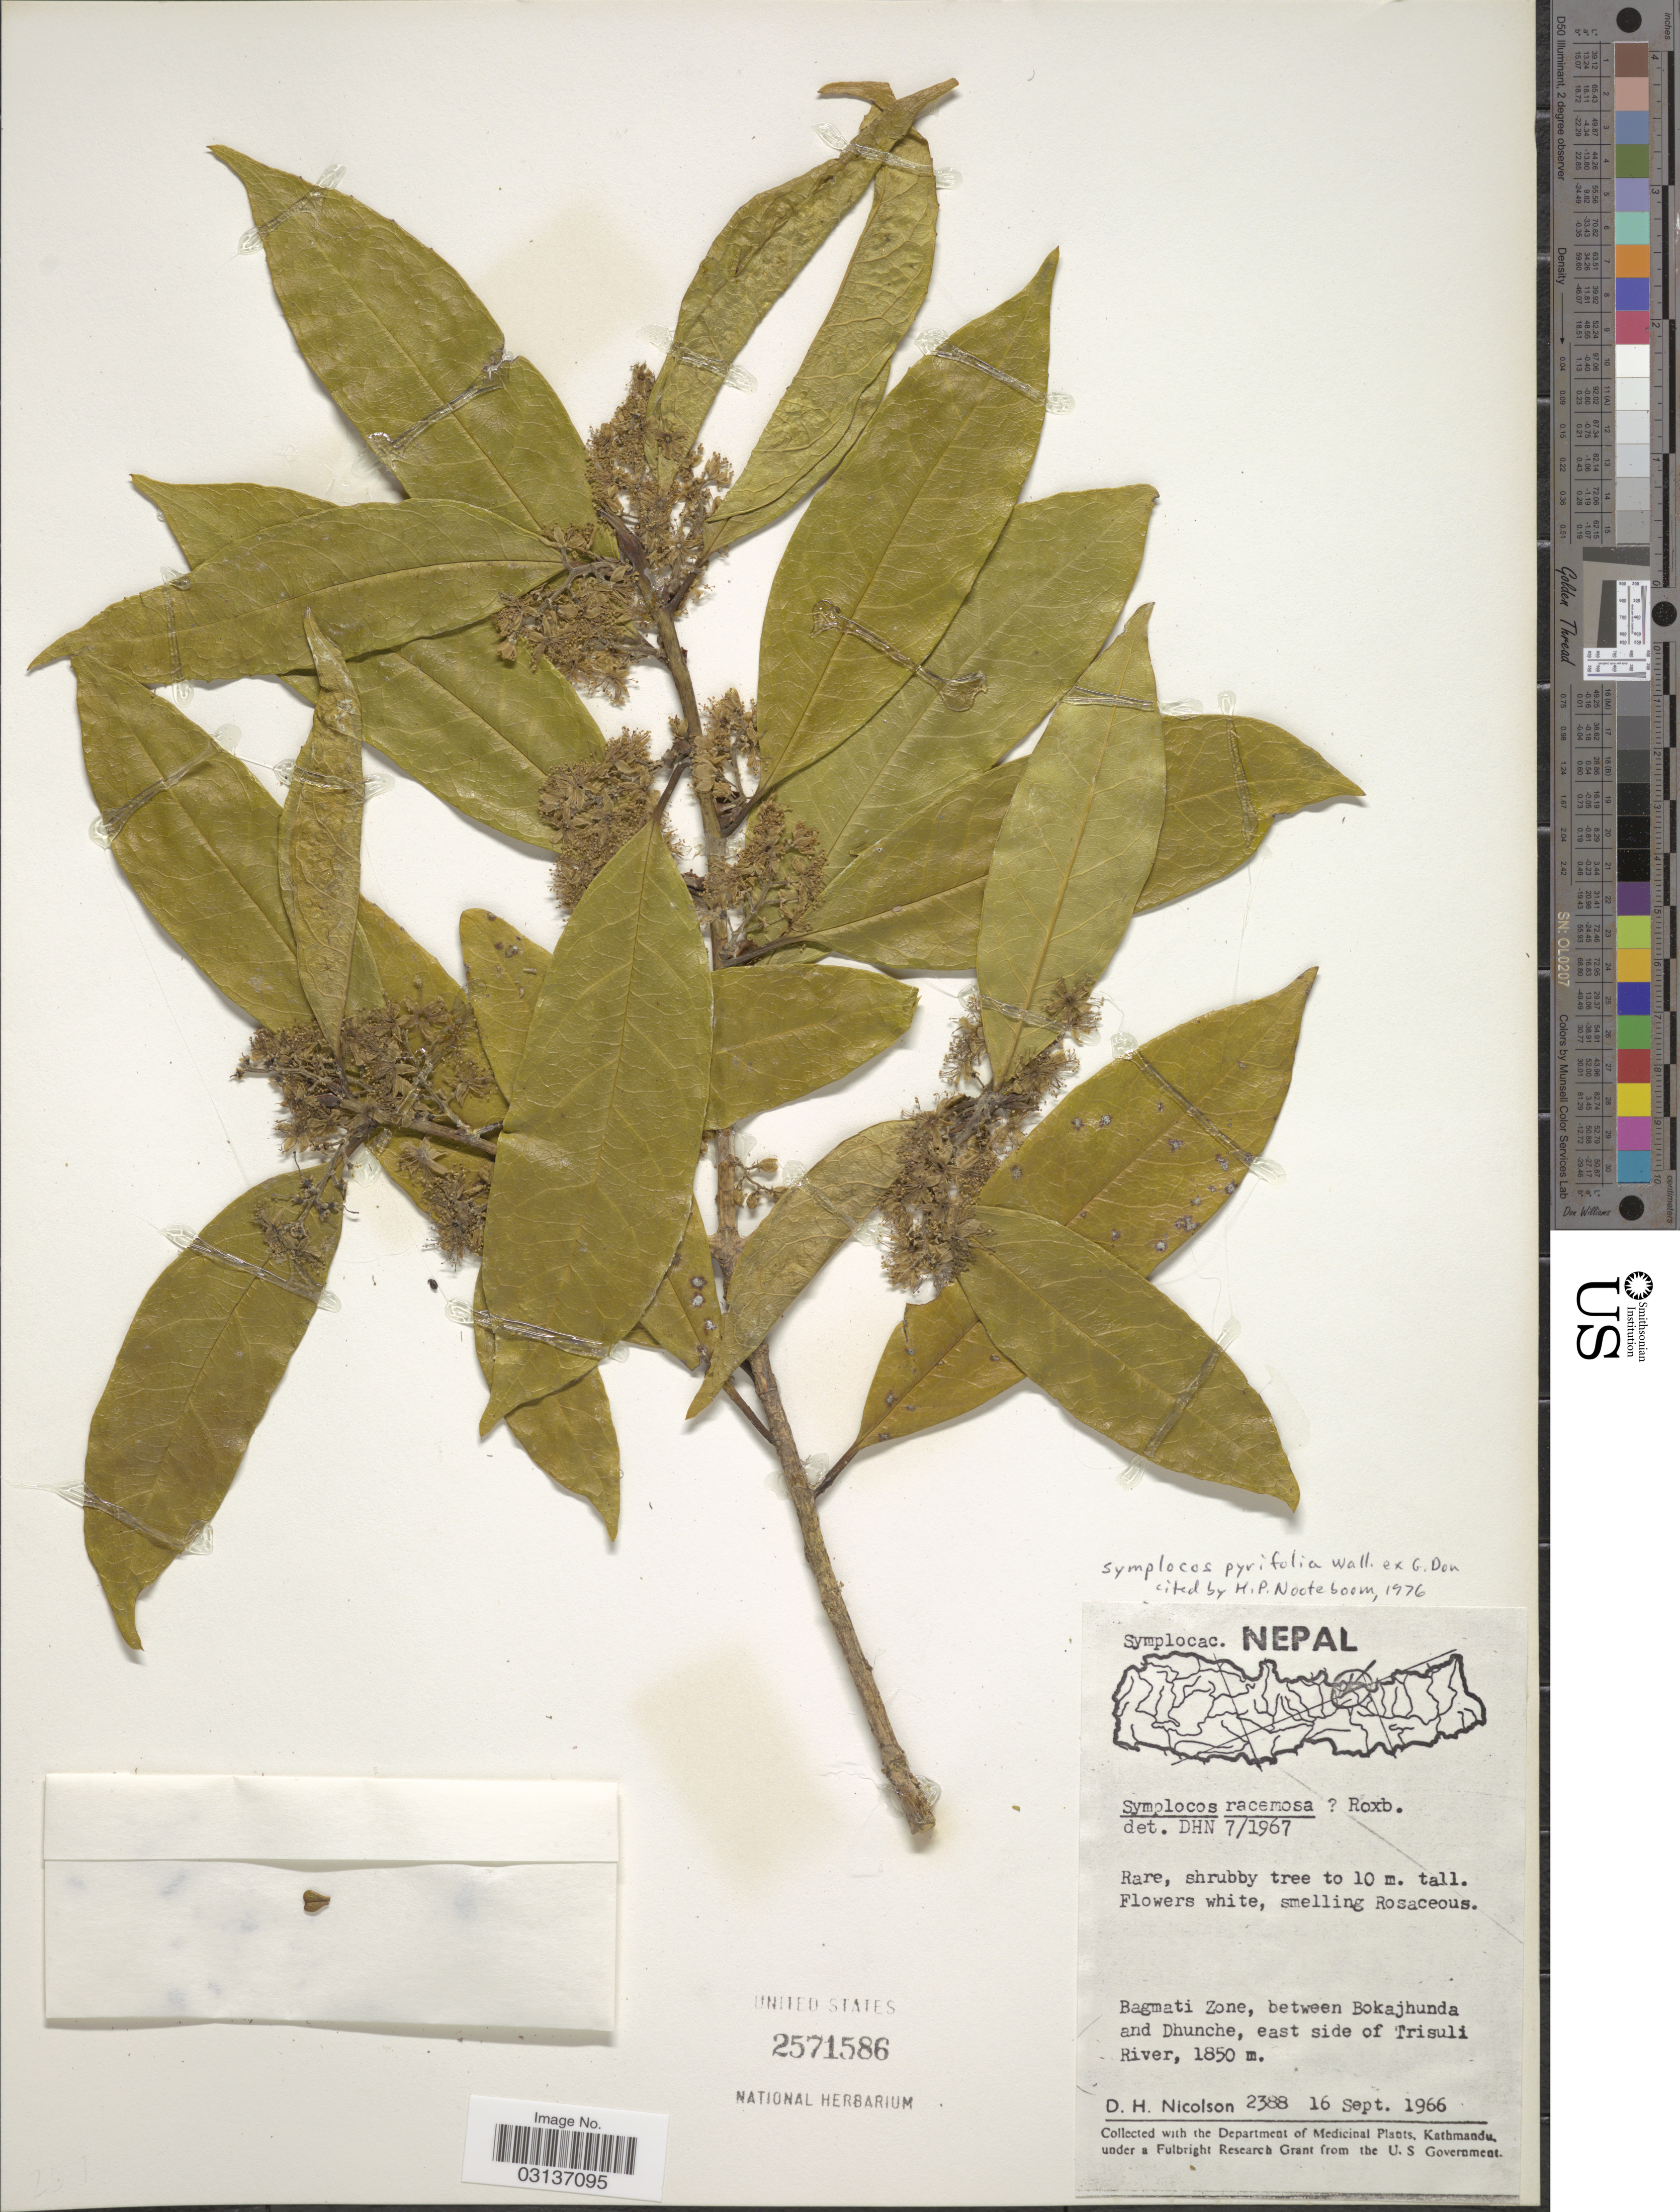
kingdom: Plantae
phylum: Tracheophyta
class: Magnoliopsida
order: Ericales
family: Symplocaceae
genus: Symplocos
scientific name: Symplocos pyrifolia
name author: Wall. ex G. Don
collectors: D. H. Nicolson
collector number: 2388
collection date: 1966-09-16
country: Nepal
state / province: Bagmati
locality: Bagmati Zone, between Bokajhunda and Dhunche, east side of Trisuli River.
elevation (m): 1850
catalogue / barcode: US 2571586